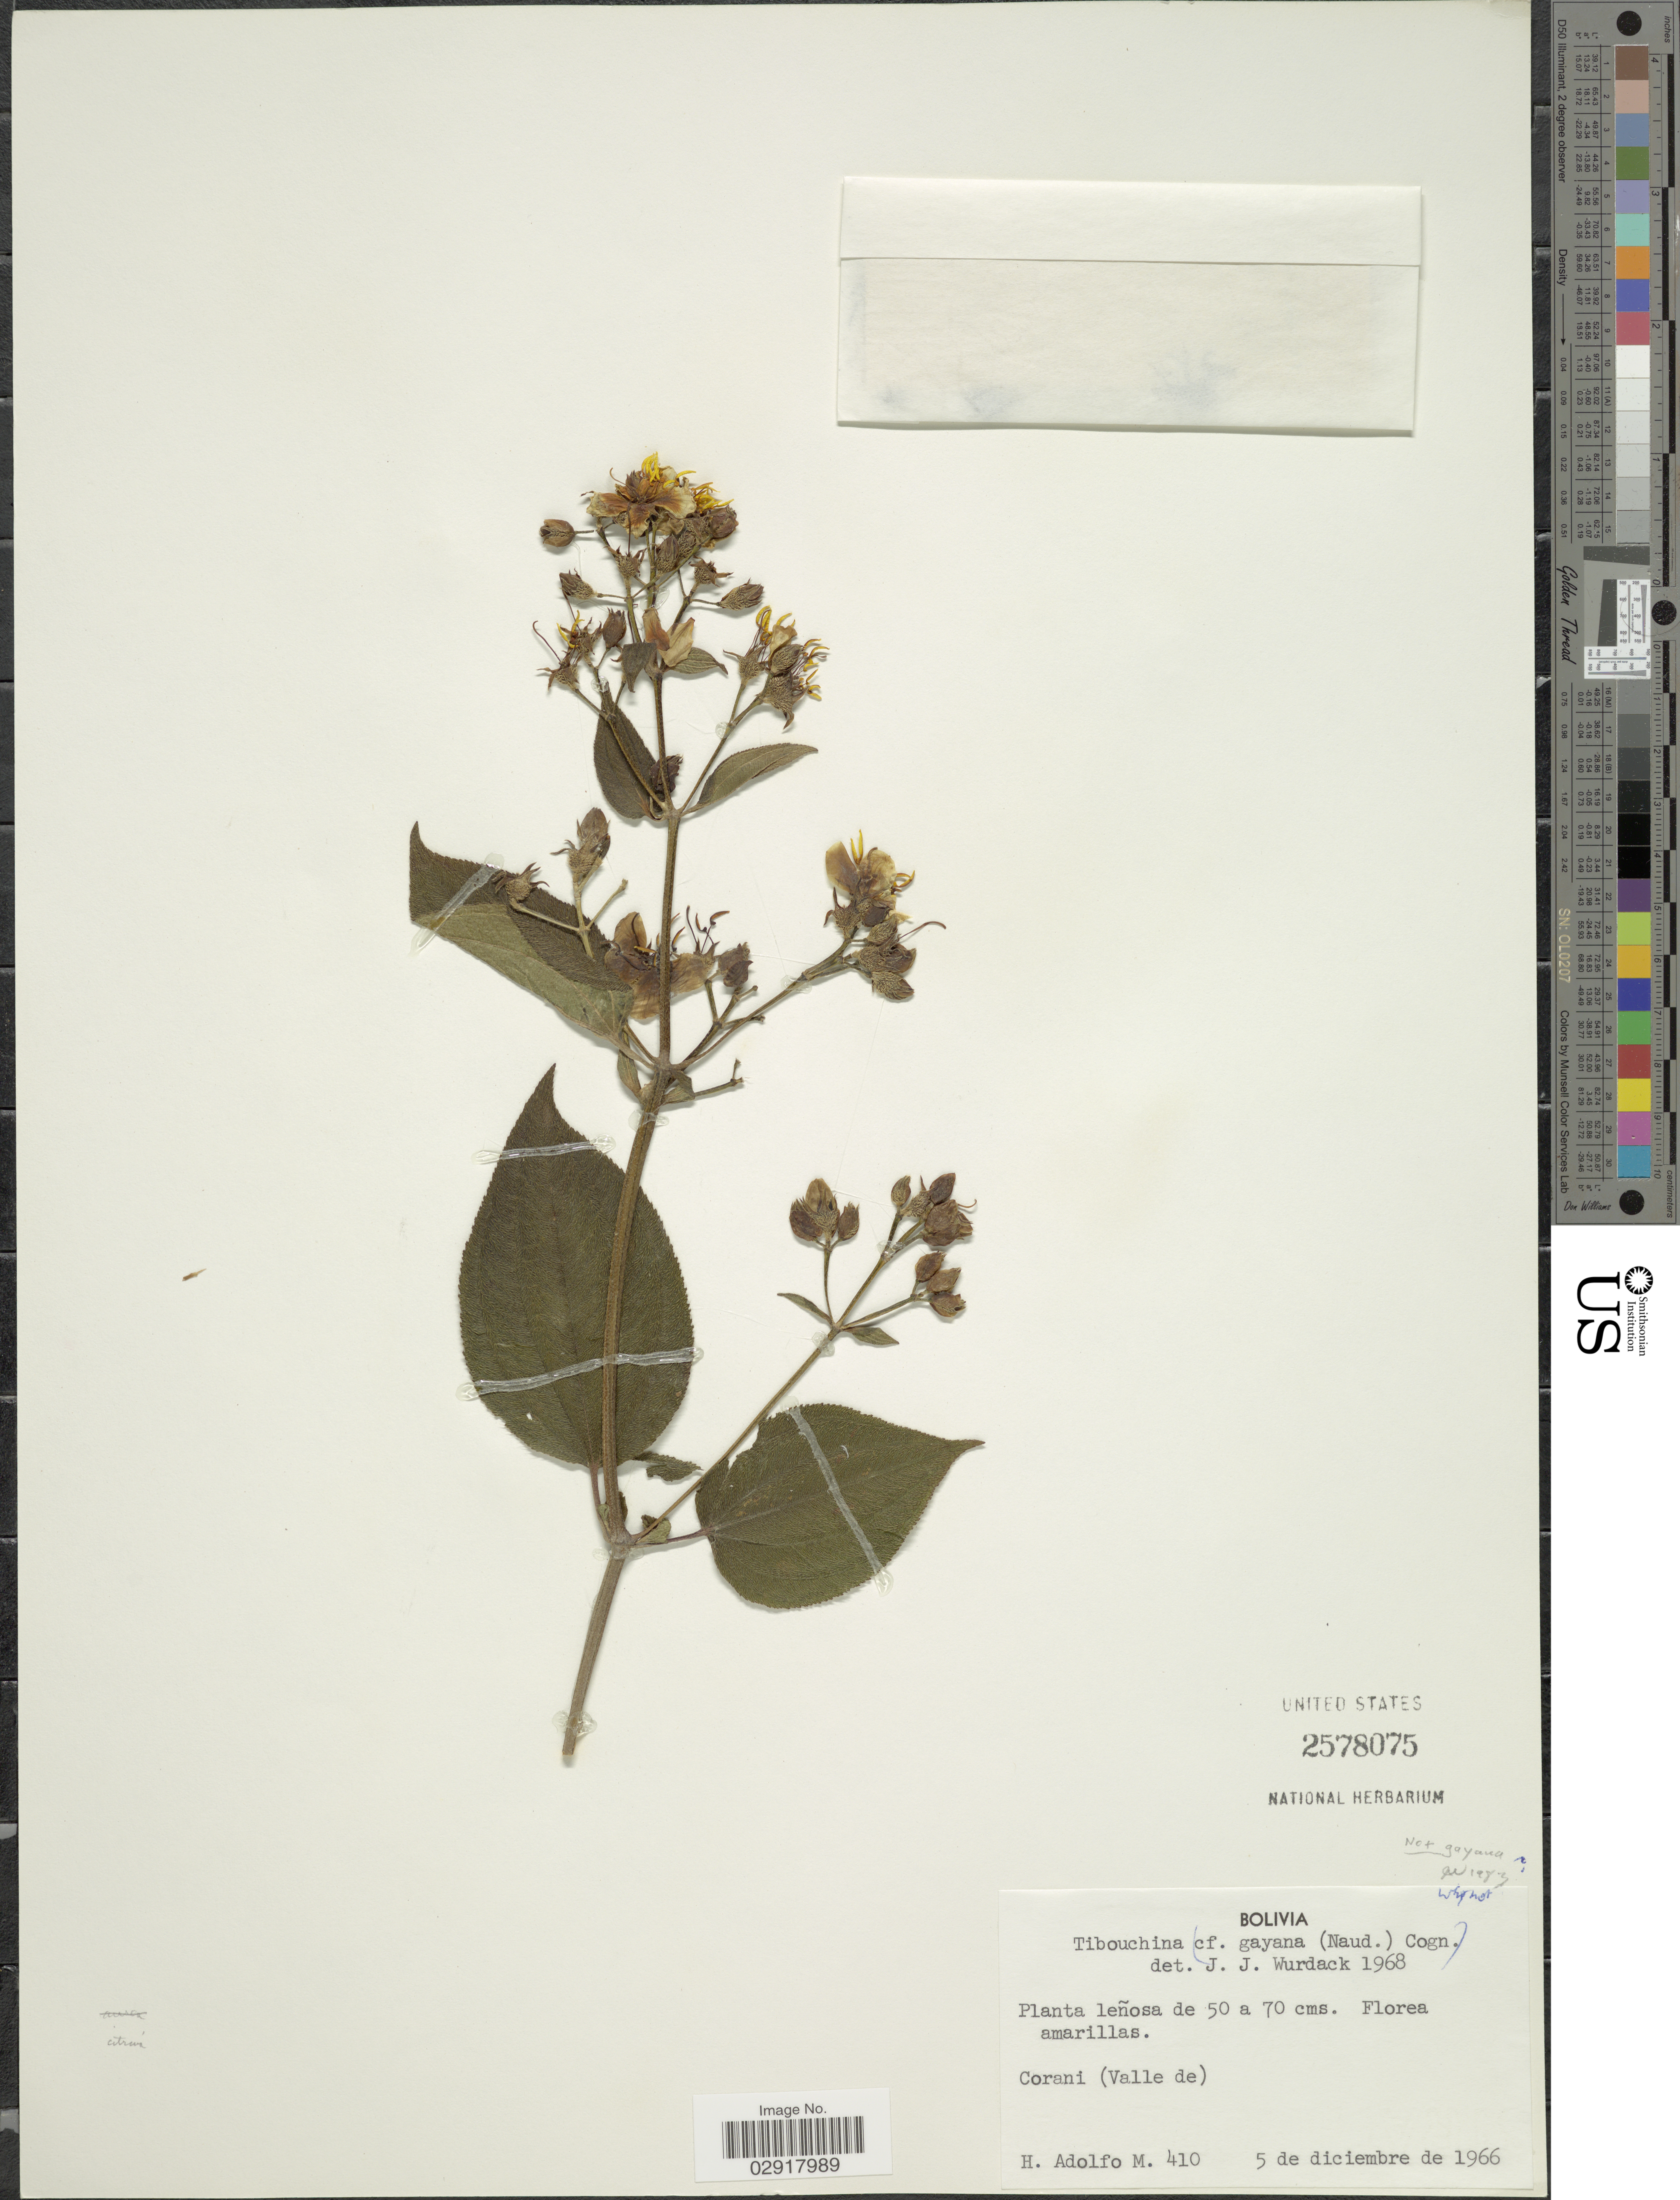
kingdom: Plantae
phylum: Tracheophyta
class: Magnoliopsida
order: Myrtales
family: Melastomataceae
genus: Chaetogastra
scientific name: Chaetogastra sp.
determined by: Strong, Mark T., (BOT), Smithsonian Institution - National Museum of Natural History (UNITED STATES)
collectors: H. Adolfo M.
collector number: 410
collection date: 1966-12-05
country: Bolivia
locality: Corani (Valle de).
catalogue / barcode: US 2578075